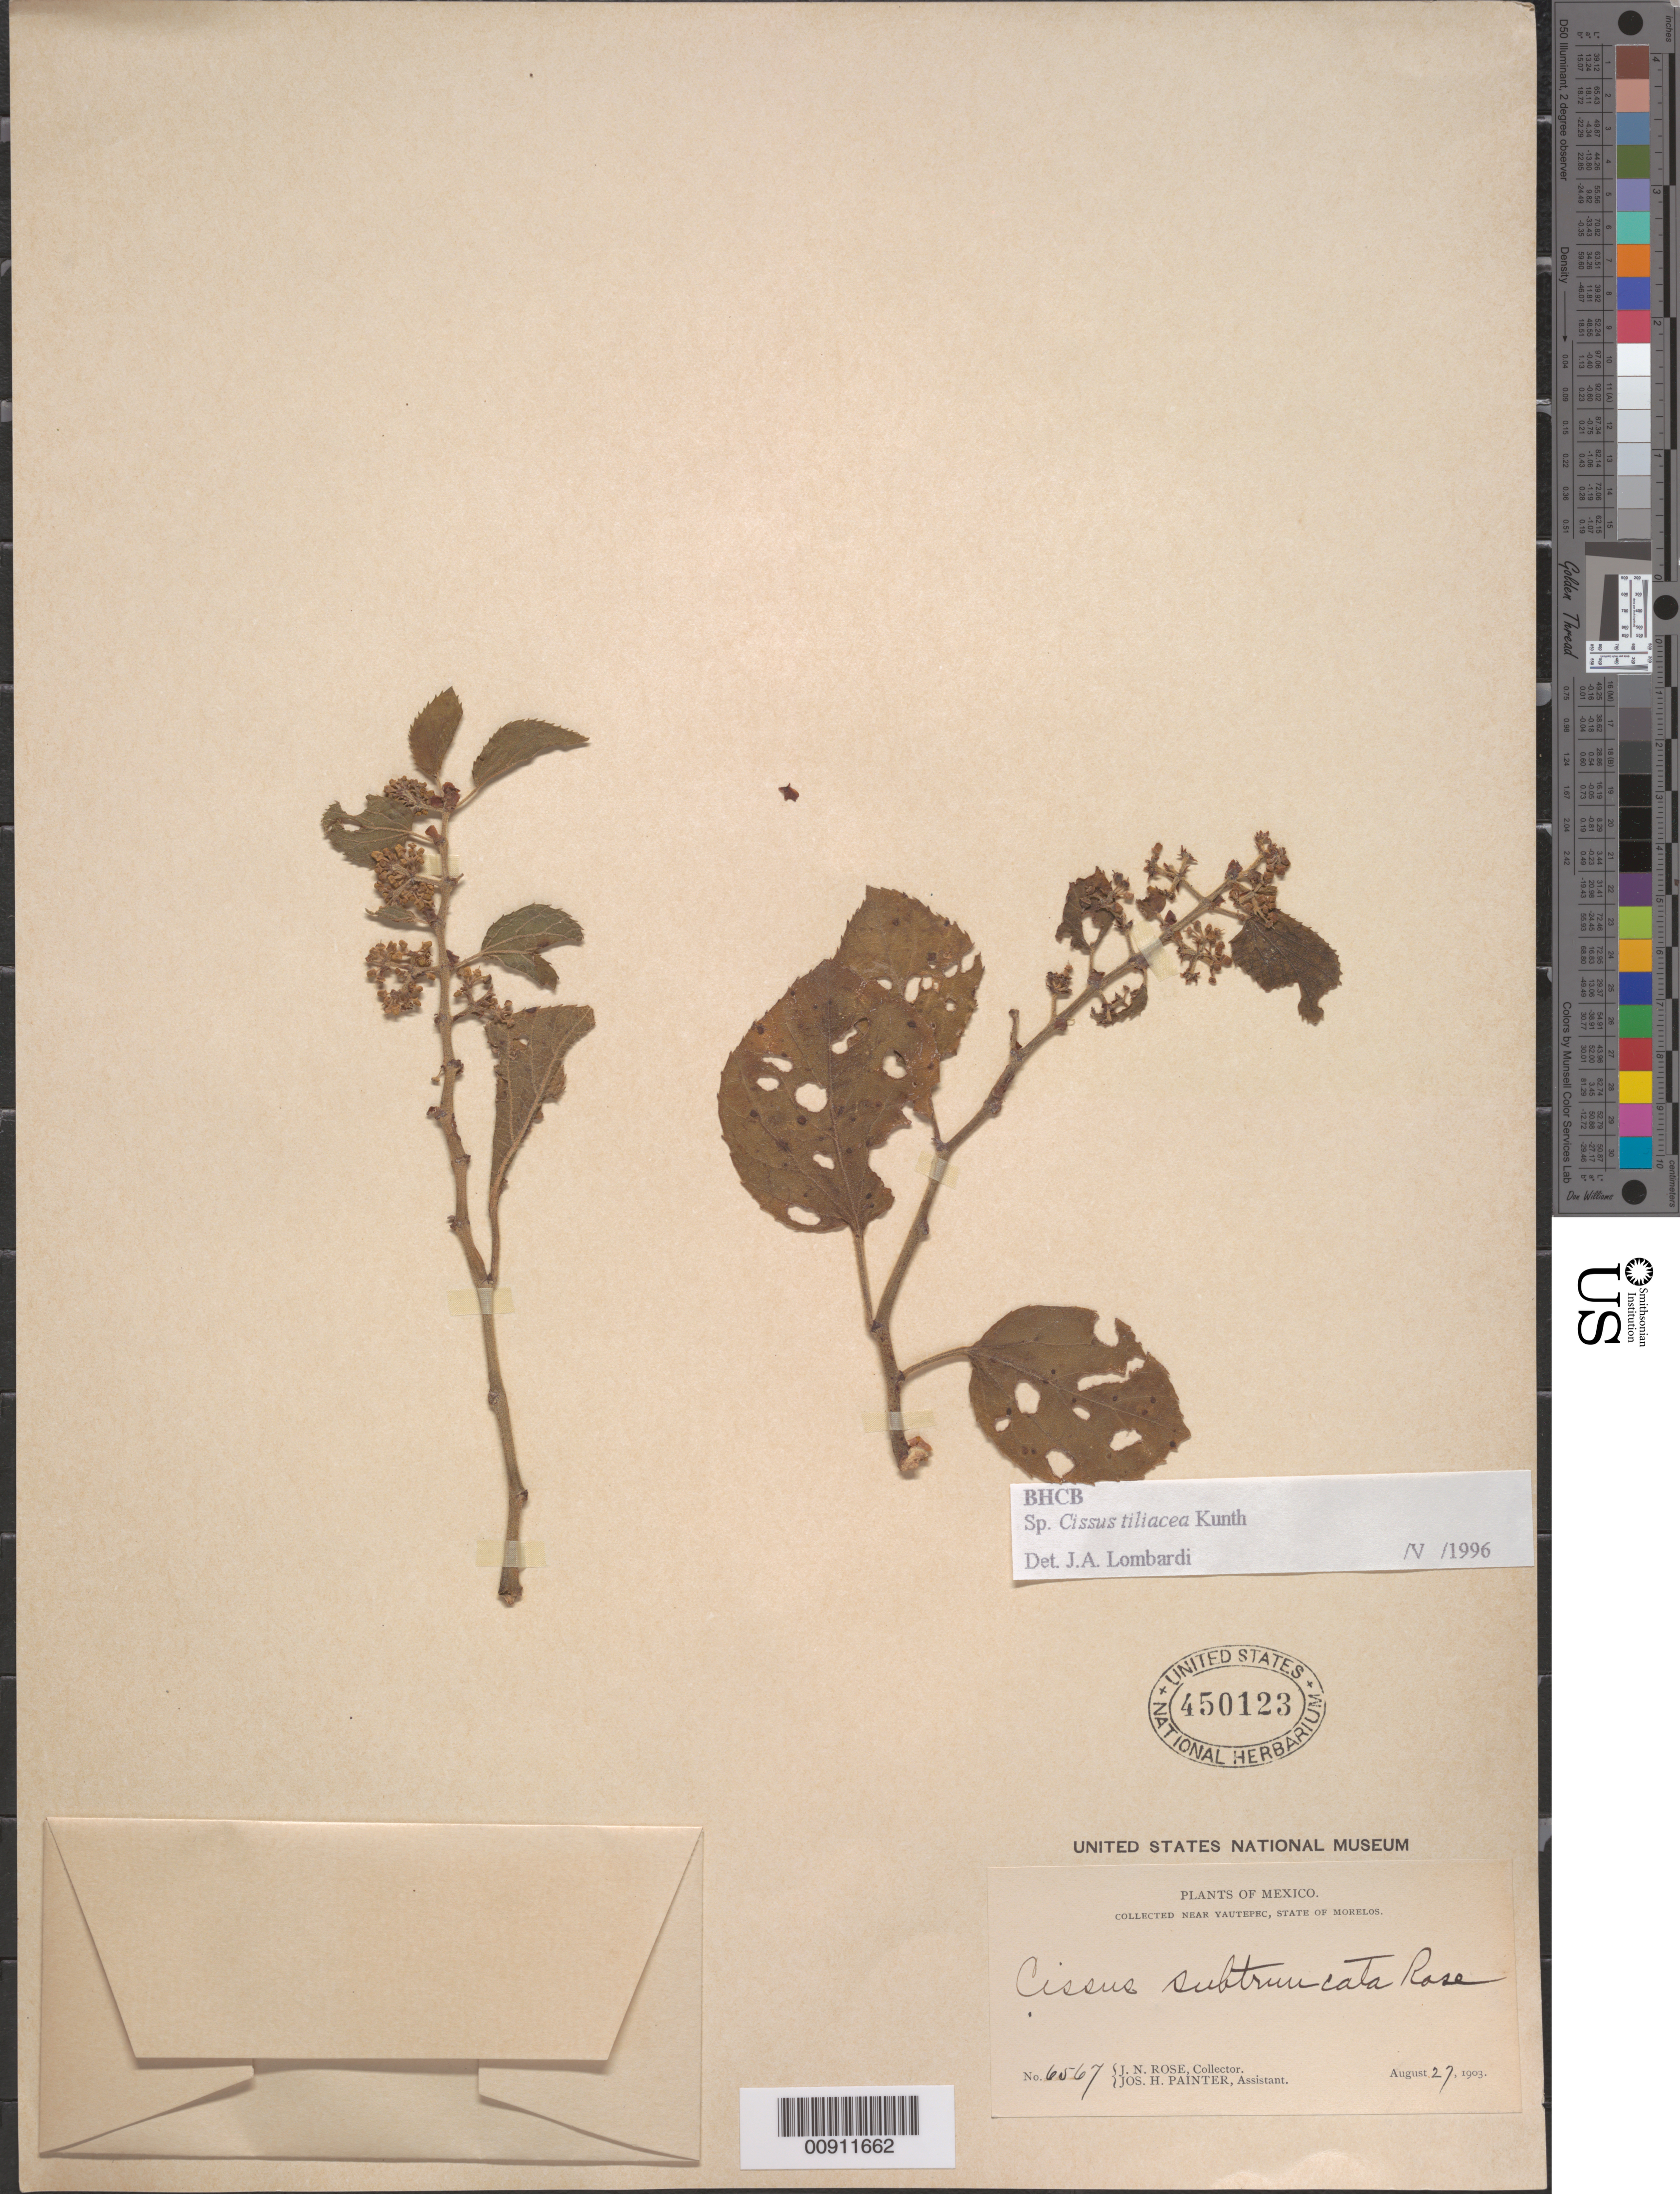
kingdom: Plantae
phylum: Tracheophyta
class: Magnoliopsida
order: Vitales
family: Vitaceae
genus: Cissus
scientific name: Cissus tiliacea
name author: Kunth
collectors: J. N. Rose & J. H. Painter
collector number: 6567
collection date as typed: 27 Aug 1903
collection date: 1903-08-27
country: Mexico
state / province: Morelos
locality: Near Yautepec, State of Morelos.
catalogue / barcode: US 450123